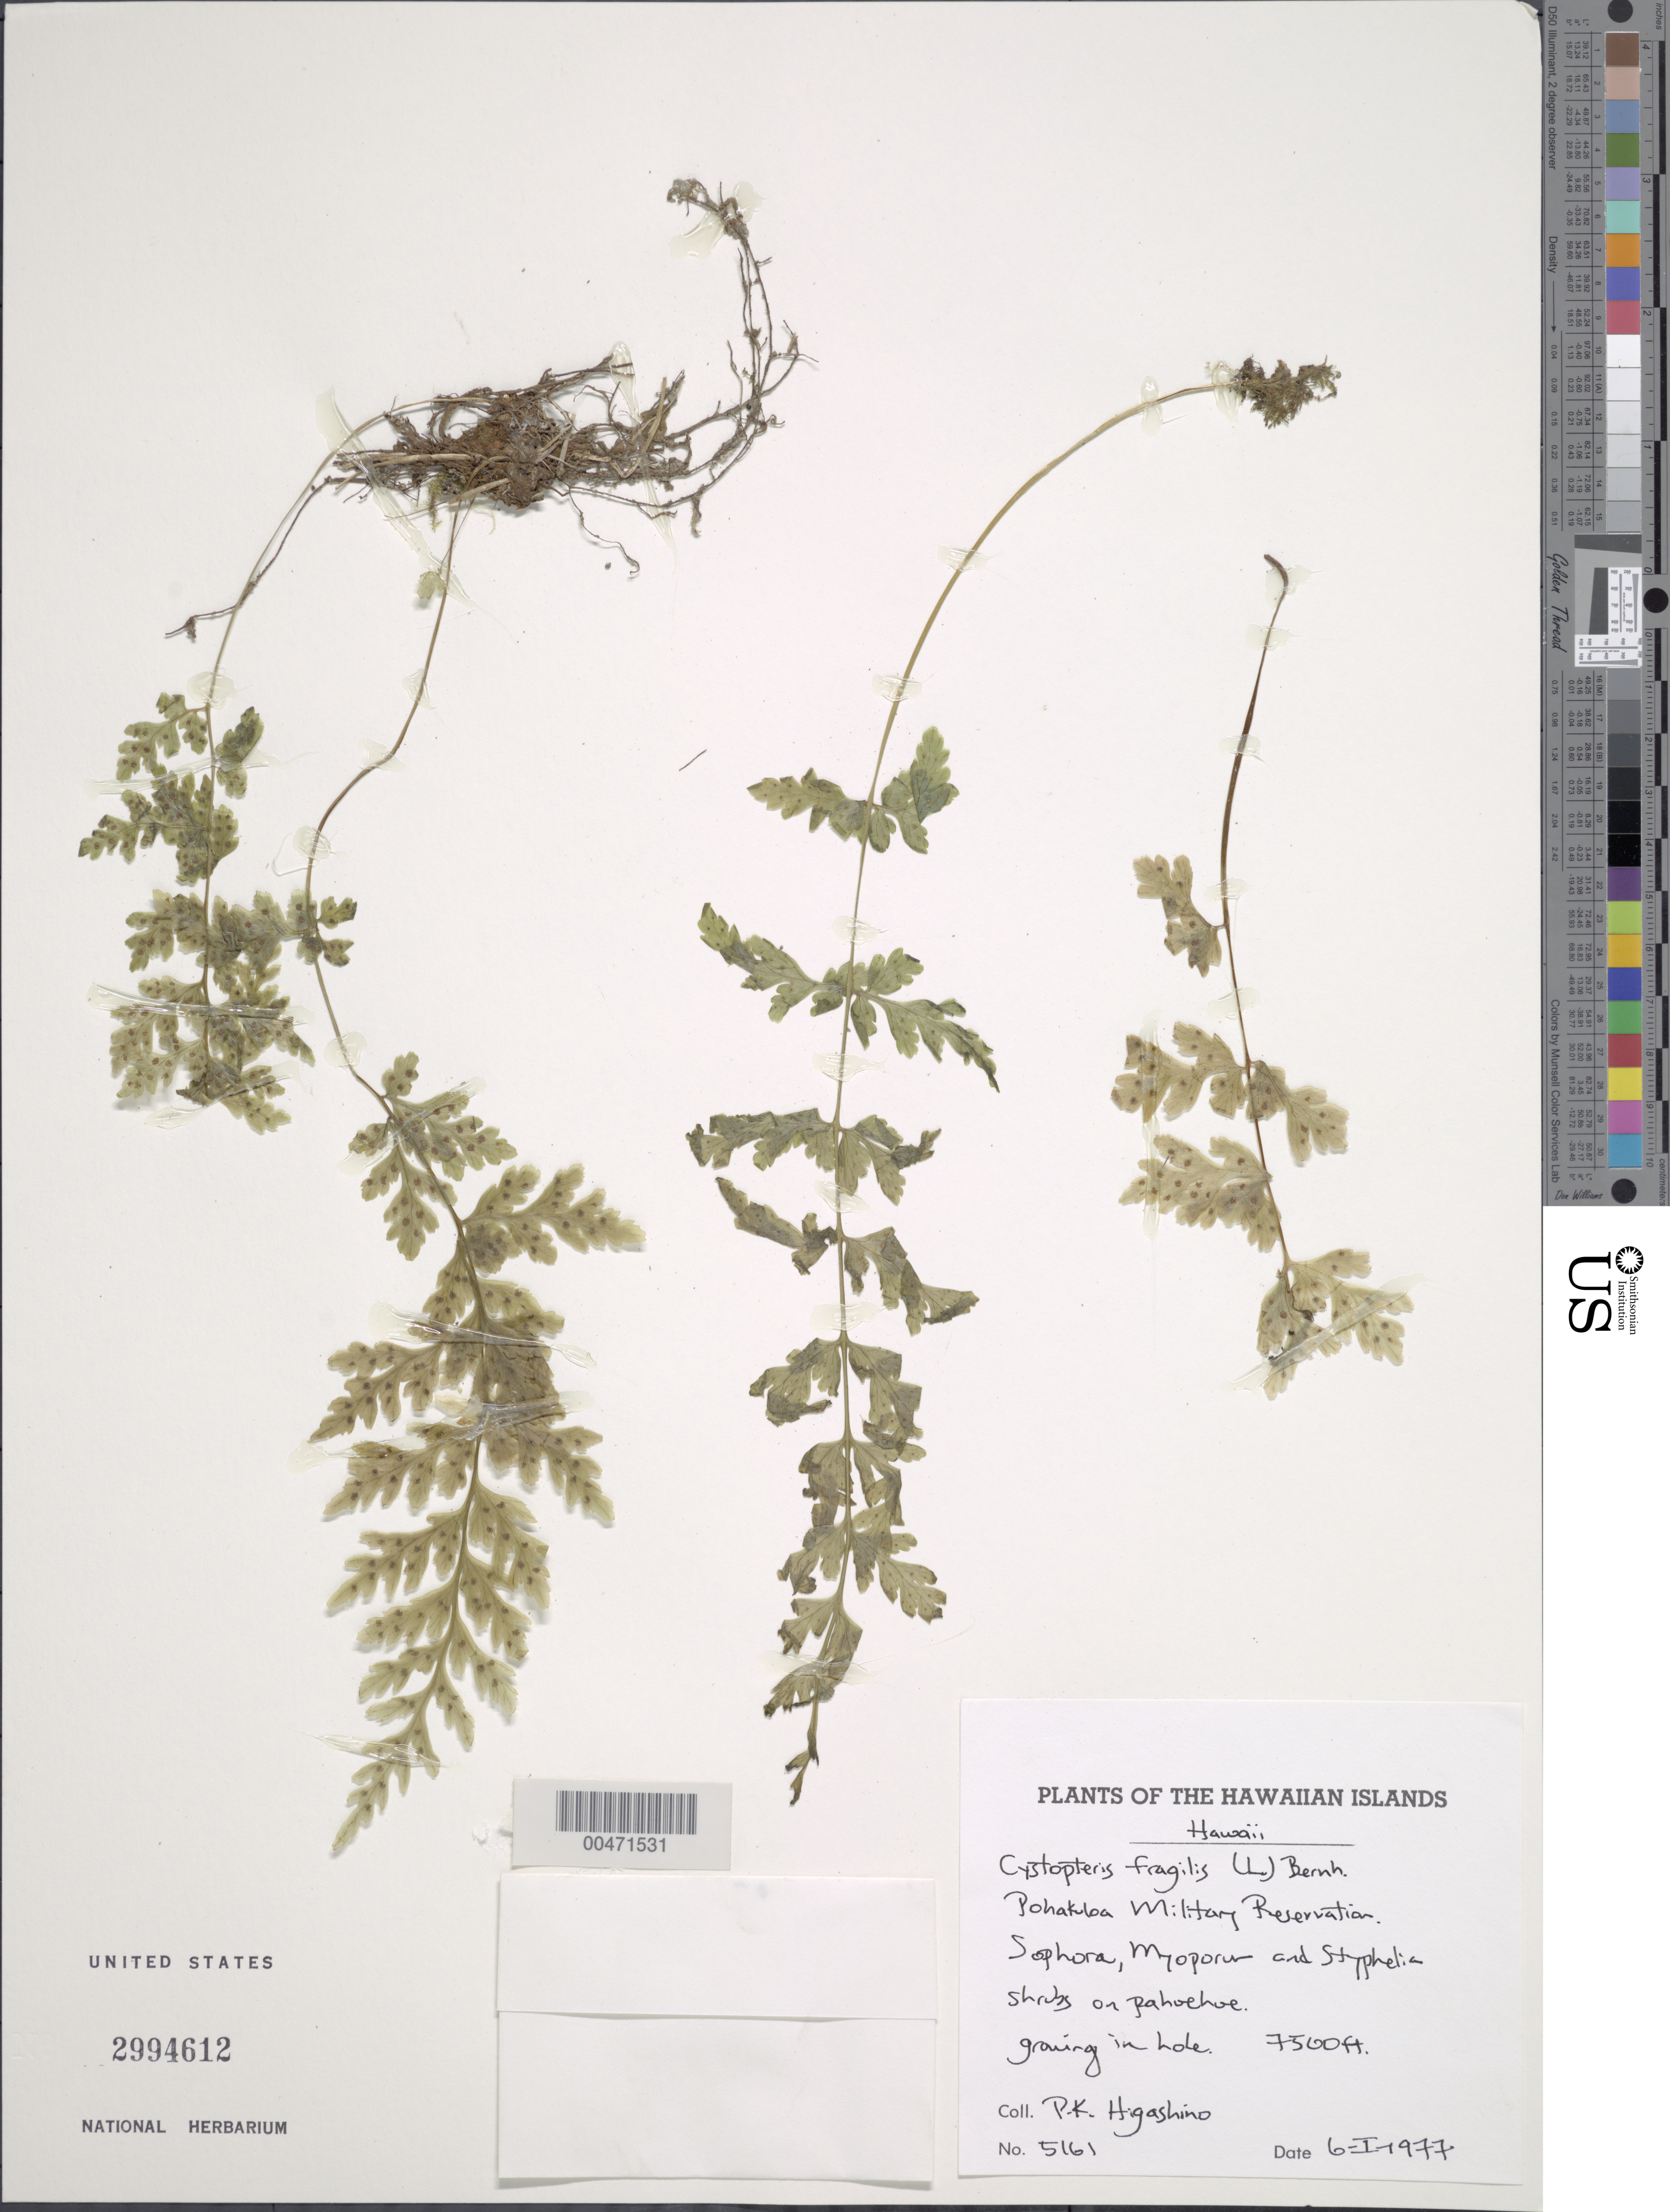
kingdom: Plantae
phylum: Tracheophyta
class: Polypodiopsida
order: Polypodiales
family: Cystopteridaceae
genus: Cystopteris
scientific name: Cystopteris sandwicensis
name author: Brack.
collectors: P. Higashino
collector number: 5161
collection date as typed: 6 Jan 1977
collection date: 1977-01-06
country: United States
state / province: Hawaii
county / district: Hawaii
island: Hawaii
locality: Pohakuloa Military Reservation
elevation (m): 2286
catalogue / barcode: US 2994612